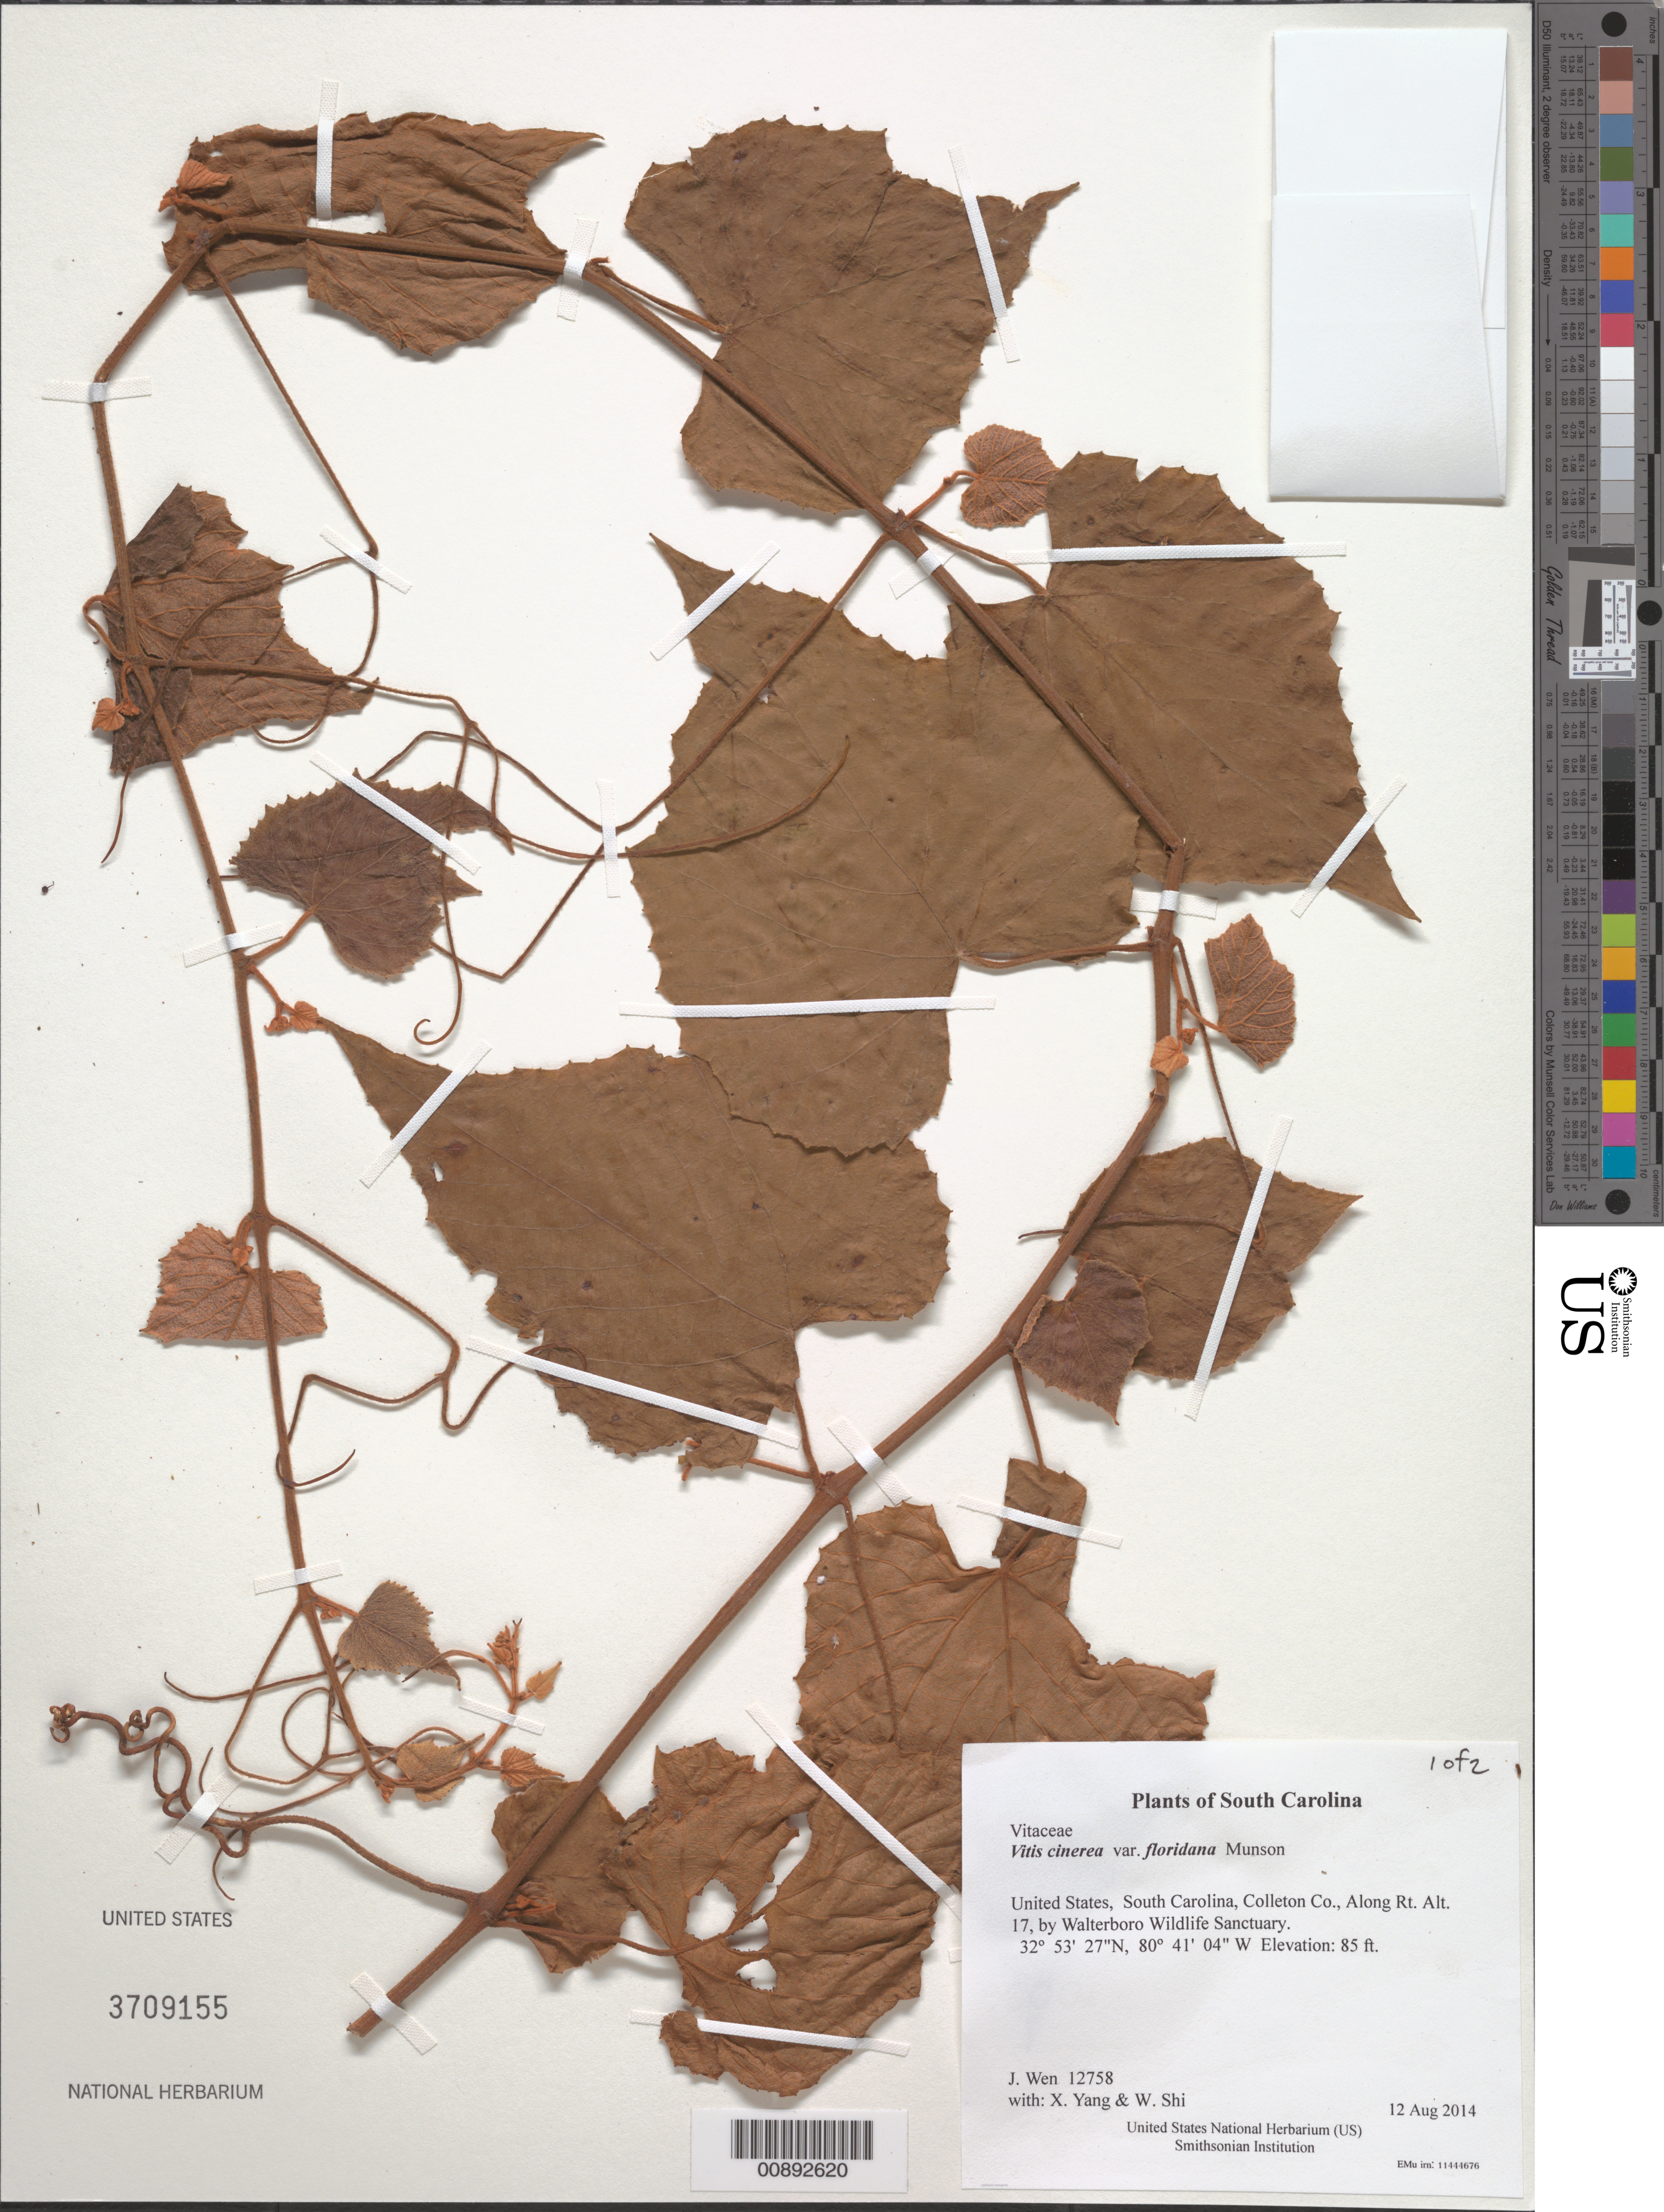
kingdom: Plantae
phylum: Tracheophyta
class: Magnoliopsida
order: Vitales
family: Vitaceae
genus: Vitis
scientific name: Vitis cinerea var. floridana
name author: Munson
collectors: J. Wen, X. Yang & W. Shi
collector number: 12758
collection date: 2014-08-12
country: United States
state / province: South Carolina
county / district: Colleton Co.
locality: Along Rt. Alt. 17, by Walterboro Wildlife Sanctuary.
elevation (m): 26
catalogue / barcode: US 3709155